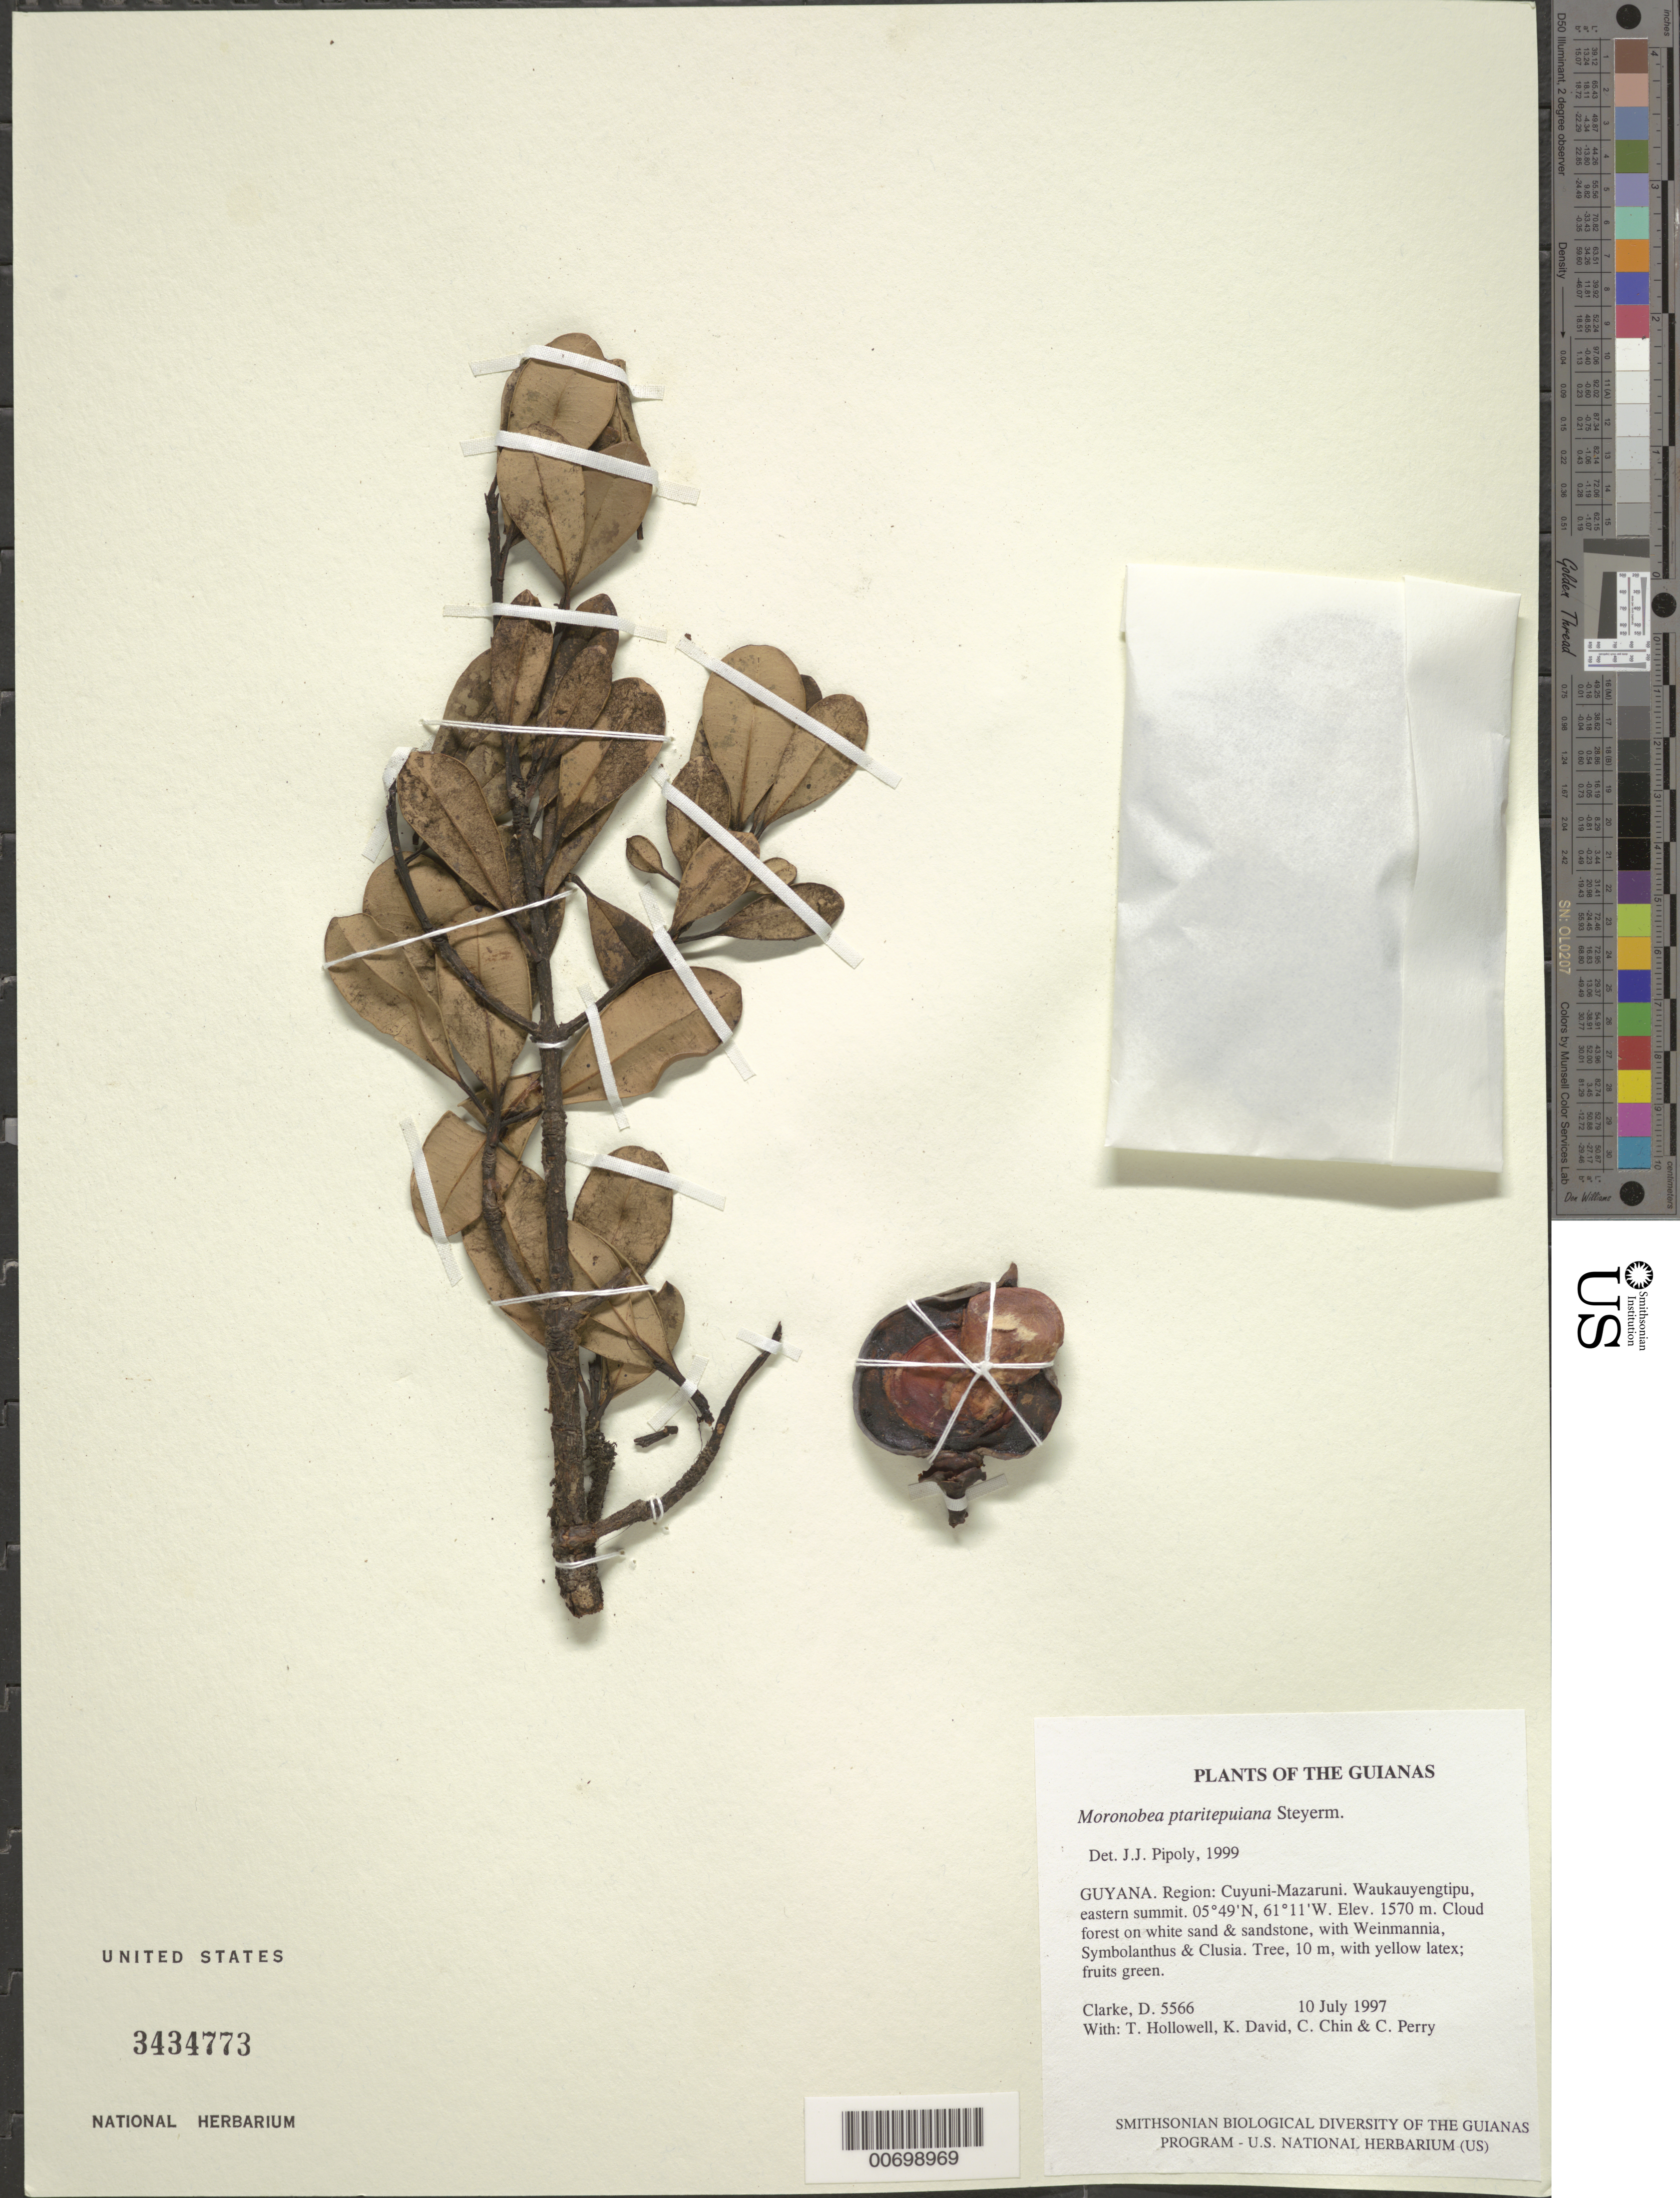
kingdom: Plantae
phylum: Tracheophyta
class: Magnoliopsida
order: Malpighiales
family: Clusiaceae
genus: Moronobea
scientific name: Moronobea ptaritepuiana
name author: Steyerm.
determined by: Pipoly, J. J., III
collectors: H. D. Clarke, T. Hollowell, K. David, C. Chin & C. Perry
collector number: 5566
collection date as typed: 10 July 1997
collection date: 1997-07-10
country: Guyana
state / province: Cuyuni-Mazaruni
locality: Waukauyengtipu, eastern summit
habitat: Cloud forest on white sand & sandstone, with Weinmannia, Symbolanthus & Clusia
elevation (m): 1570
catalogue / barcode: US 3434773